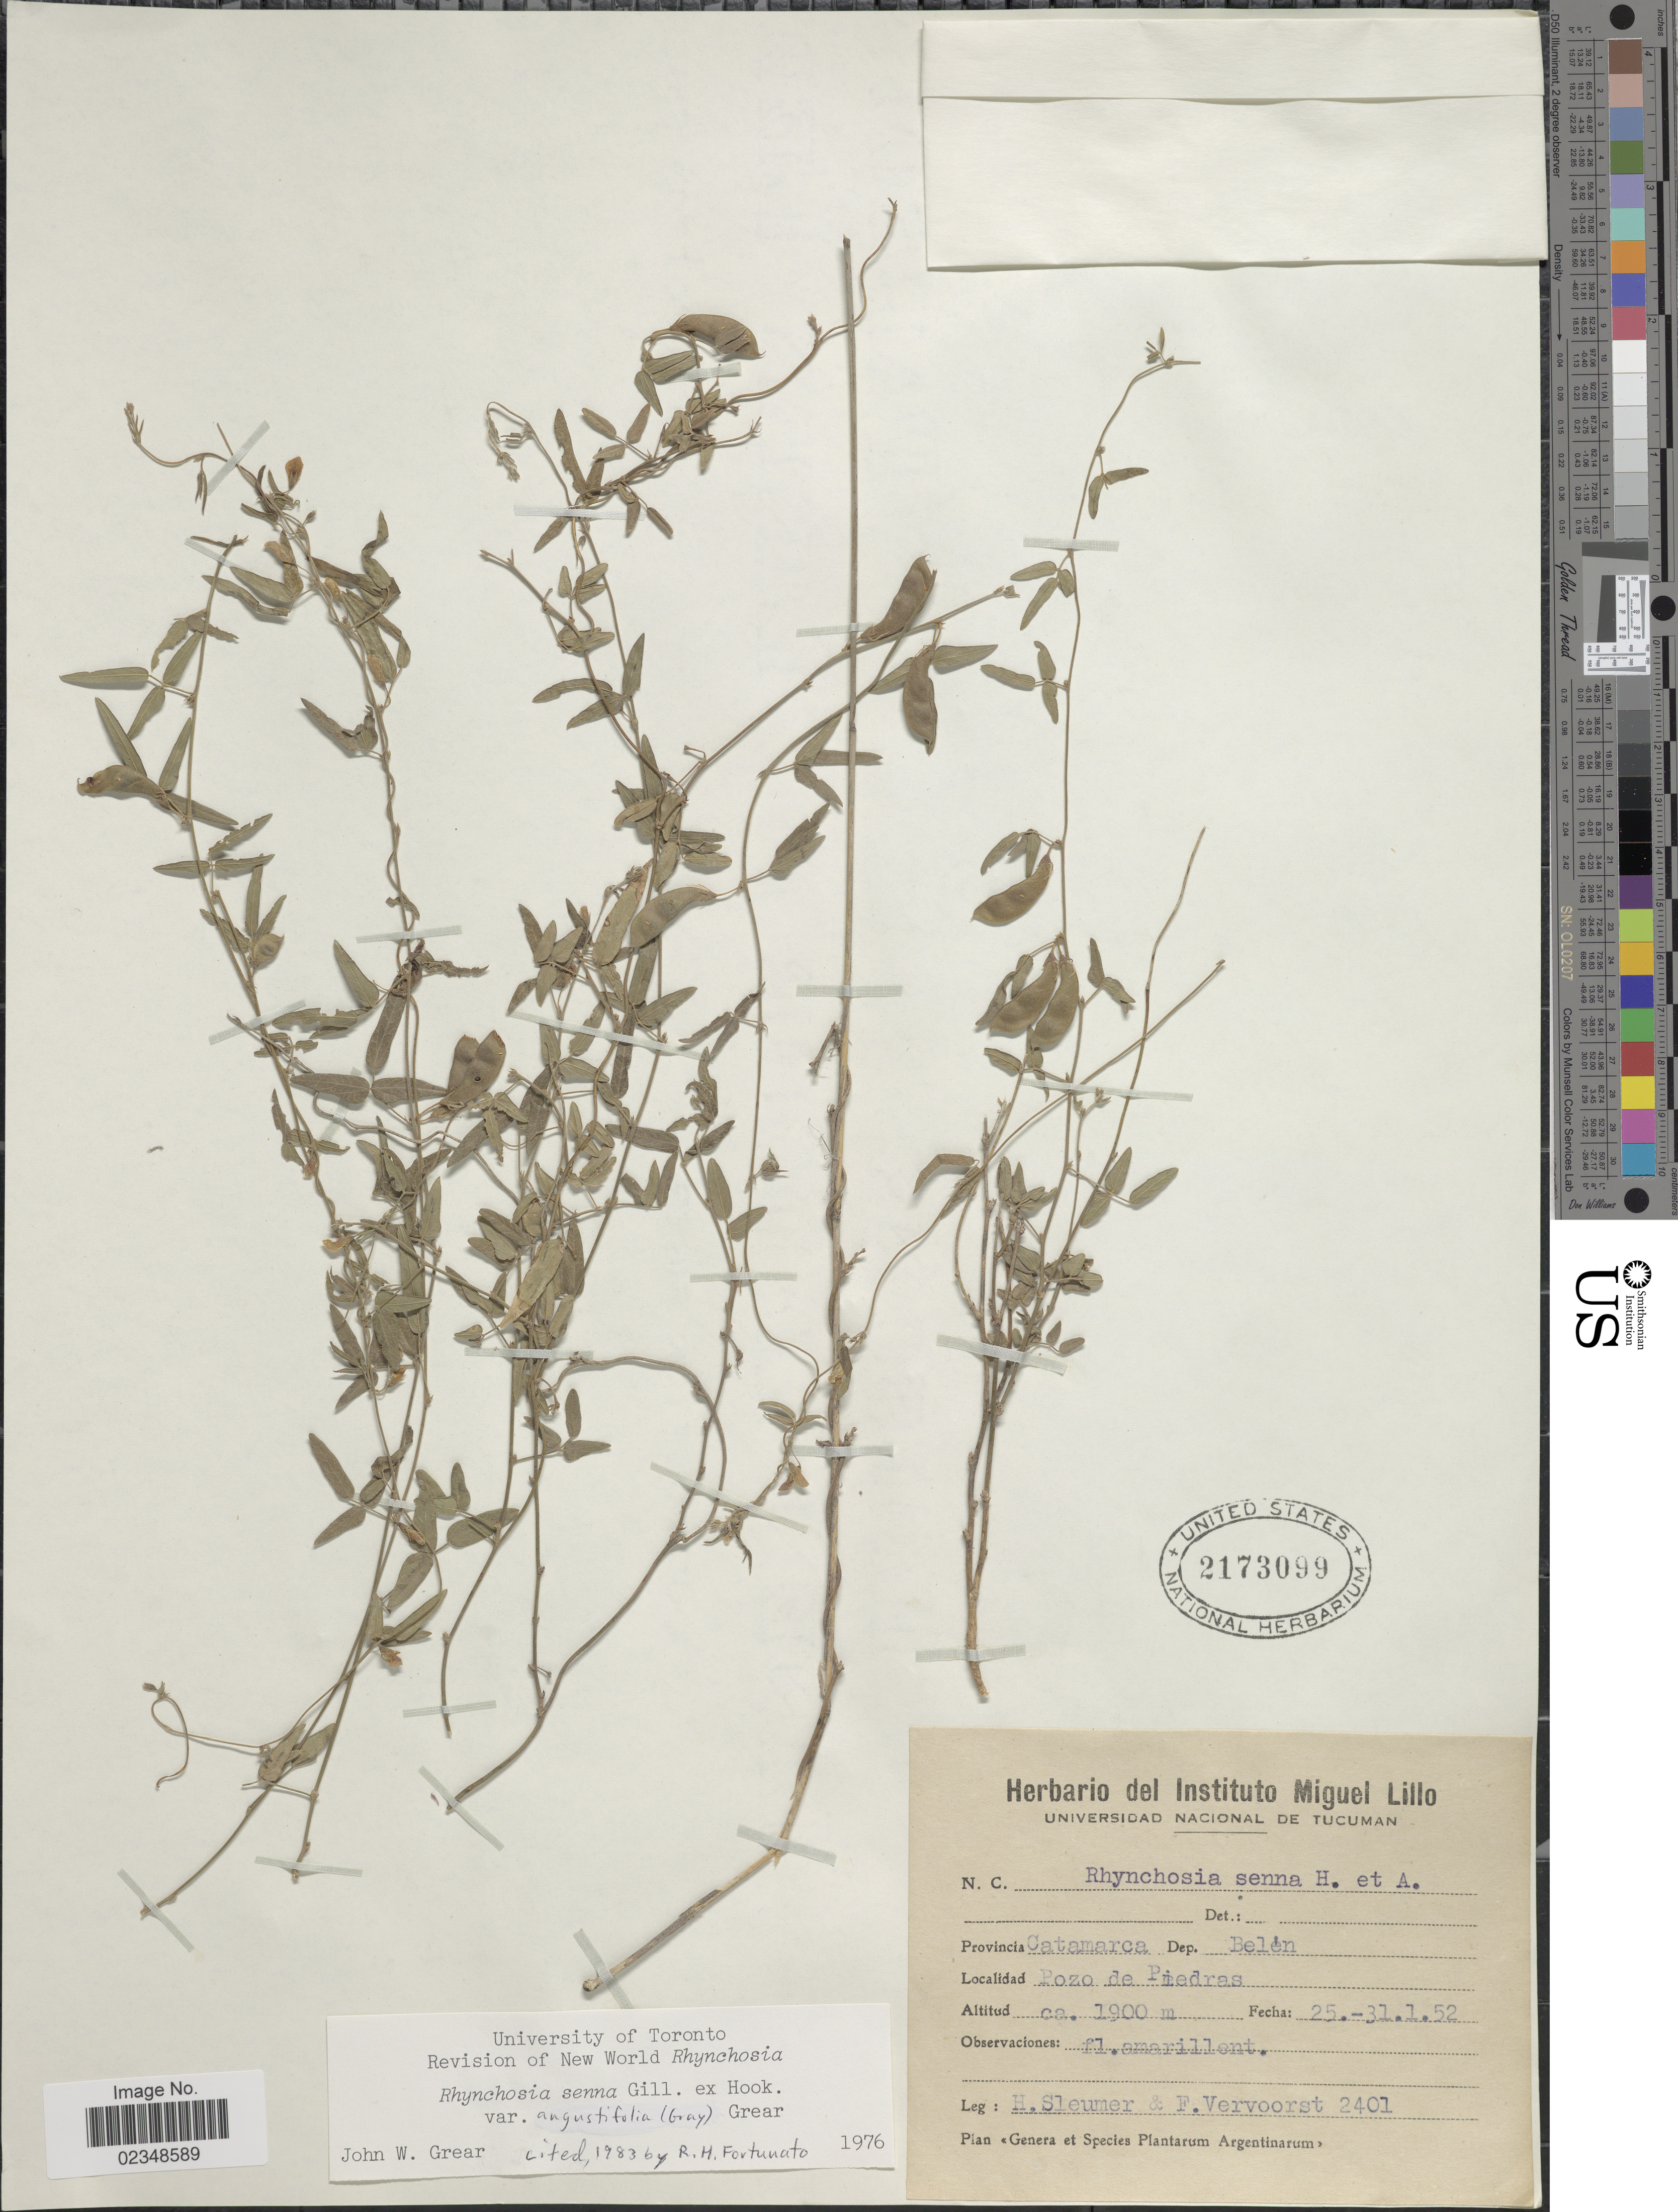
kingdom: Plantae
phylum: Tracheophyta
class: Magnoliopsida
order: Fabales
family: Fabaceae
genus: Rhynchosia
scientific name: Rhynchosia senna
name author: Gillies ex Hook.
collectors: H. O. Sleumer & F. Vervoorst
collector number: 2401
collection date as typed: Transcribed d/m/y: 25/1/5231 to 31/1/52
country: Argentina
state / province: Catamarca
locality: Dep. Belen, Pozo de Piedras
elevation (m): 1900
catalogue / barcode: US 2173099